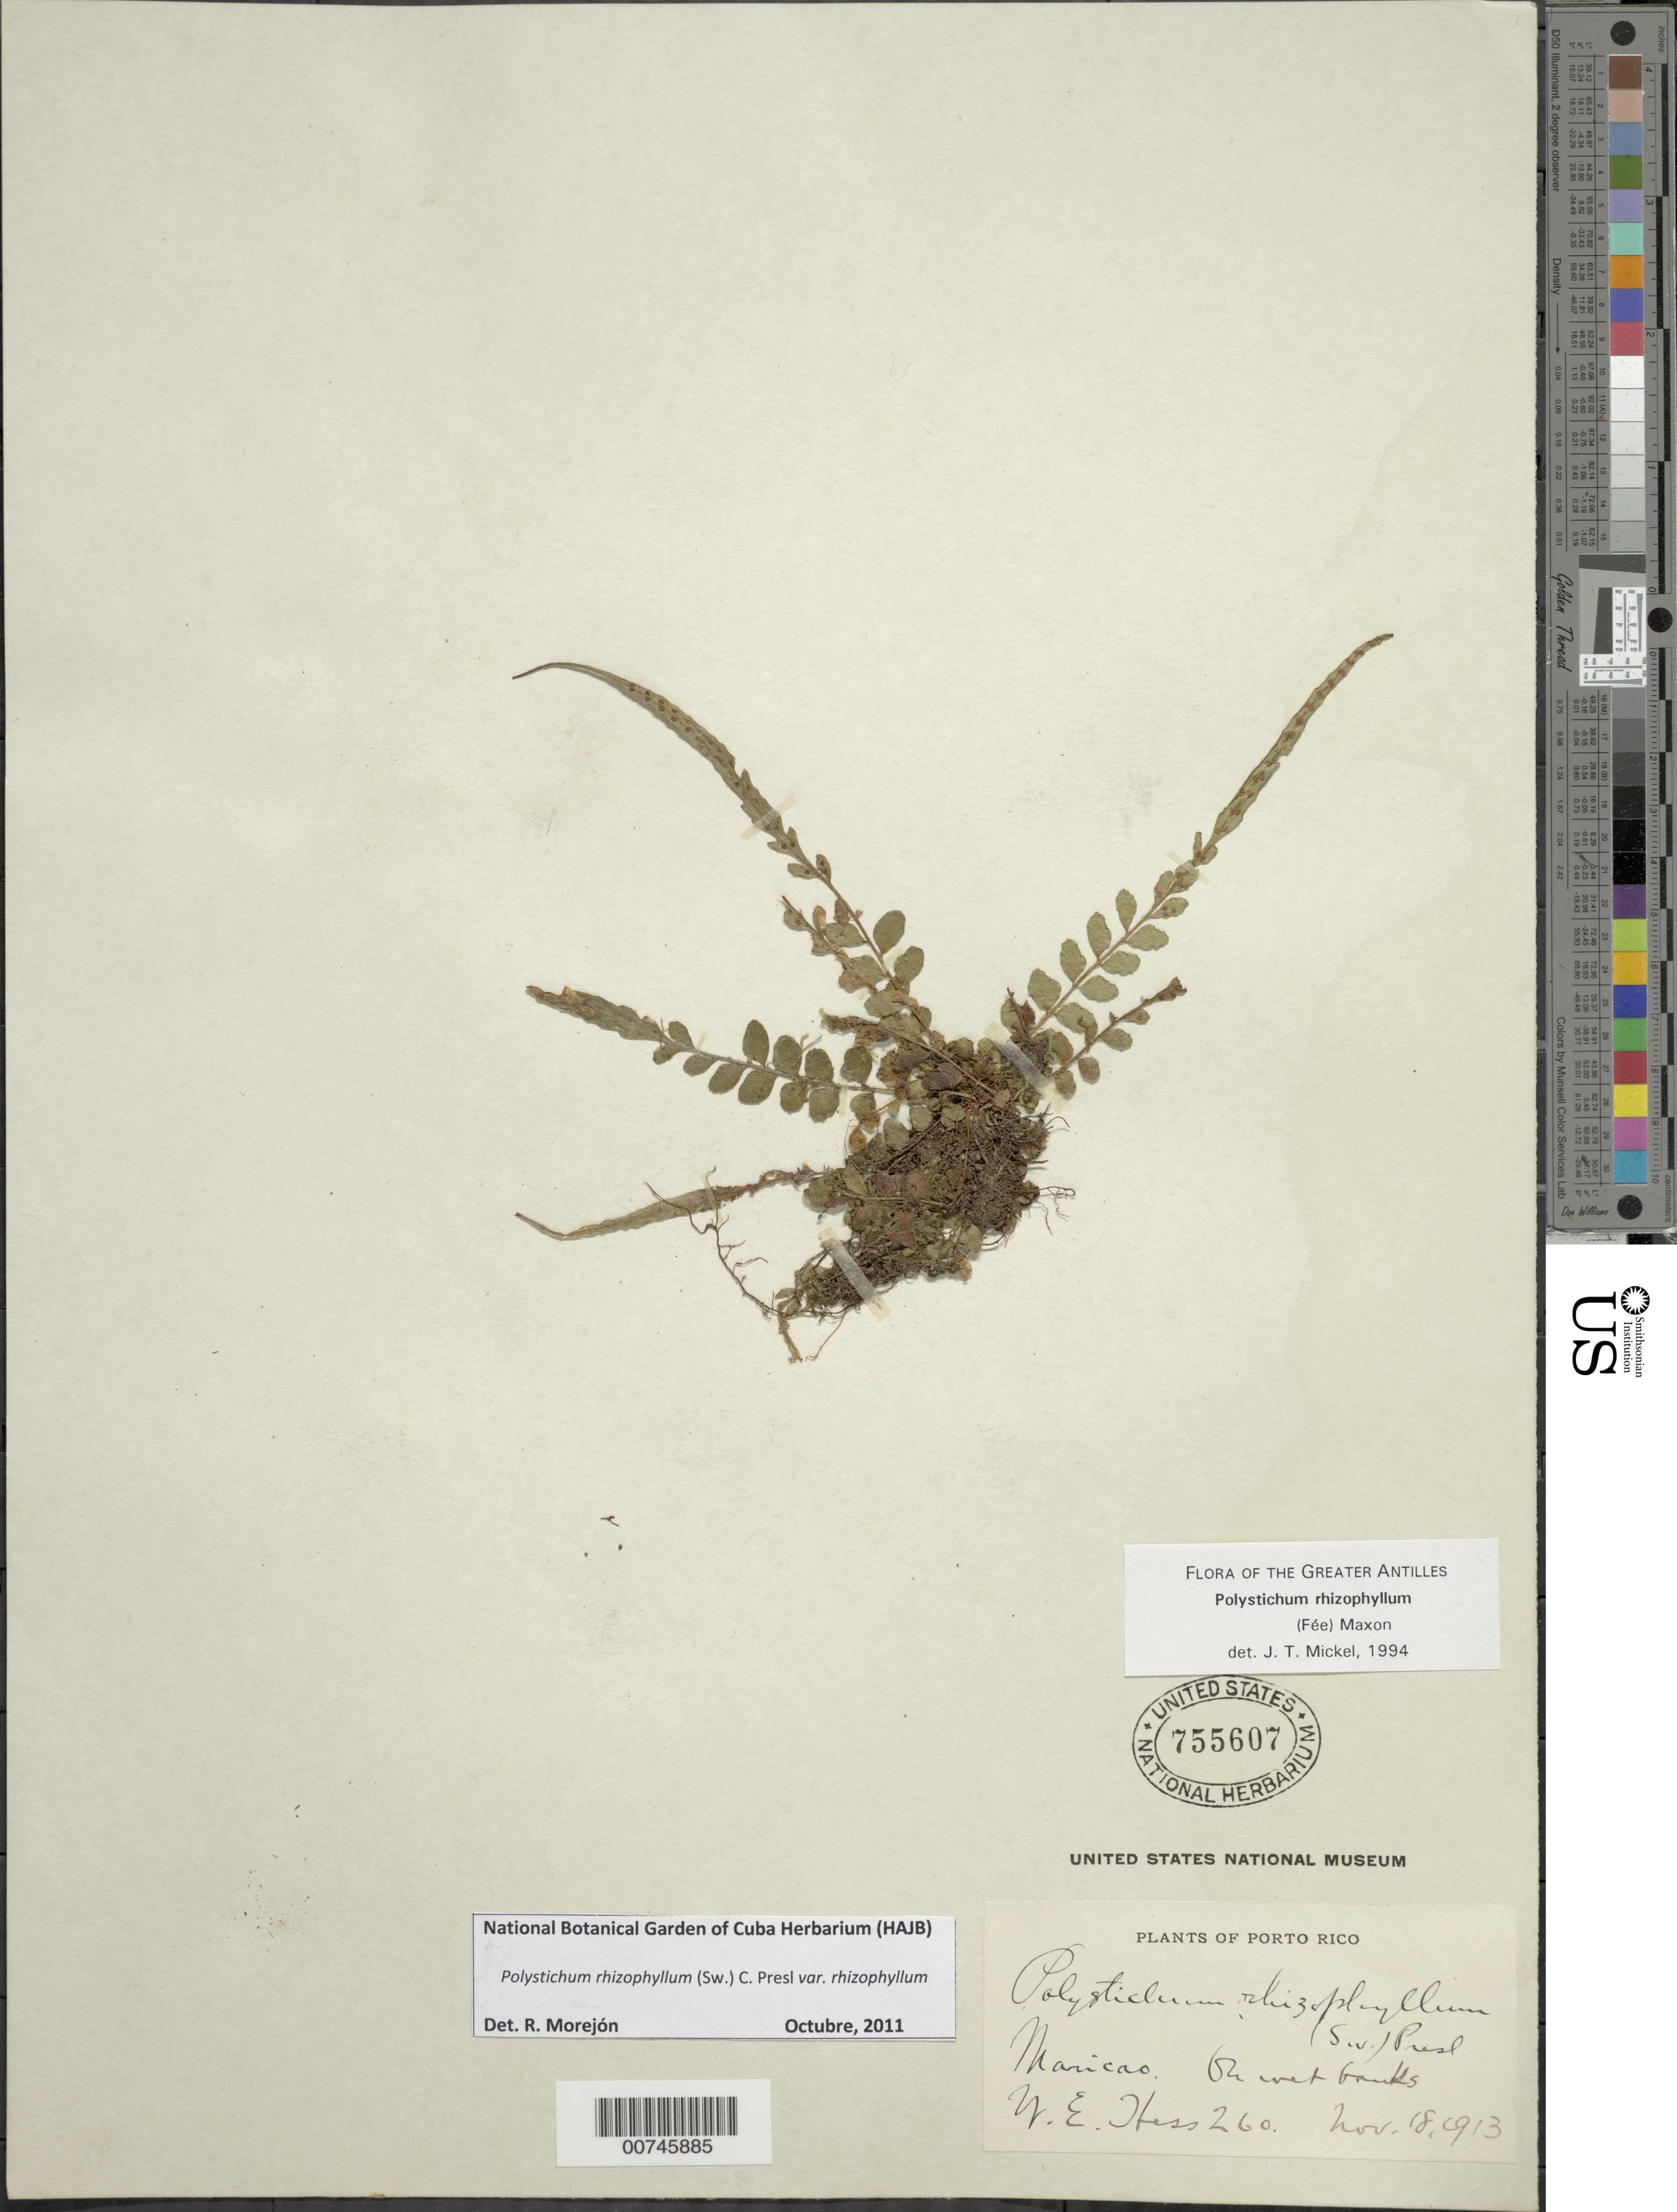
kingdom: Plantae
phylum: Tracheophyta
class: Polypodiopsida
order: Polypodiales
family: Dryopteridaceae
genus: Polystichum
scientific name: Polystichum rhizophyllum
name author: (Sw.) C. Presl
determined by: Mickel, J. T., (NY), New York Botanical Garden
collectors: W. Hess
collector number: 260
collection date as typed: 18 Nov 1913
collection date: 1913-11-18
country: Puerto Rico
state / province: Maricao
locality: On wet banks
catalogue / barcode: US 755607